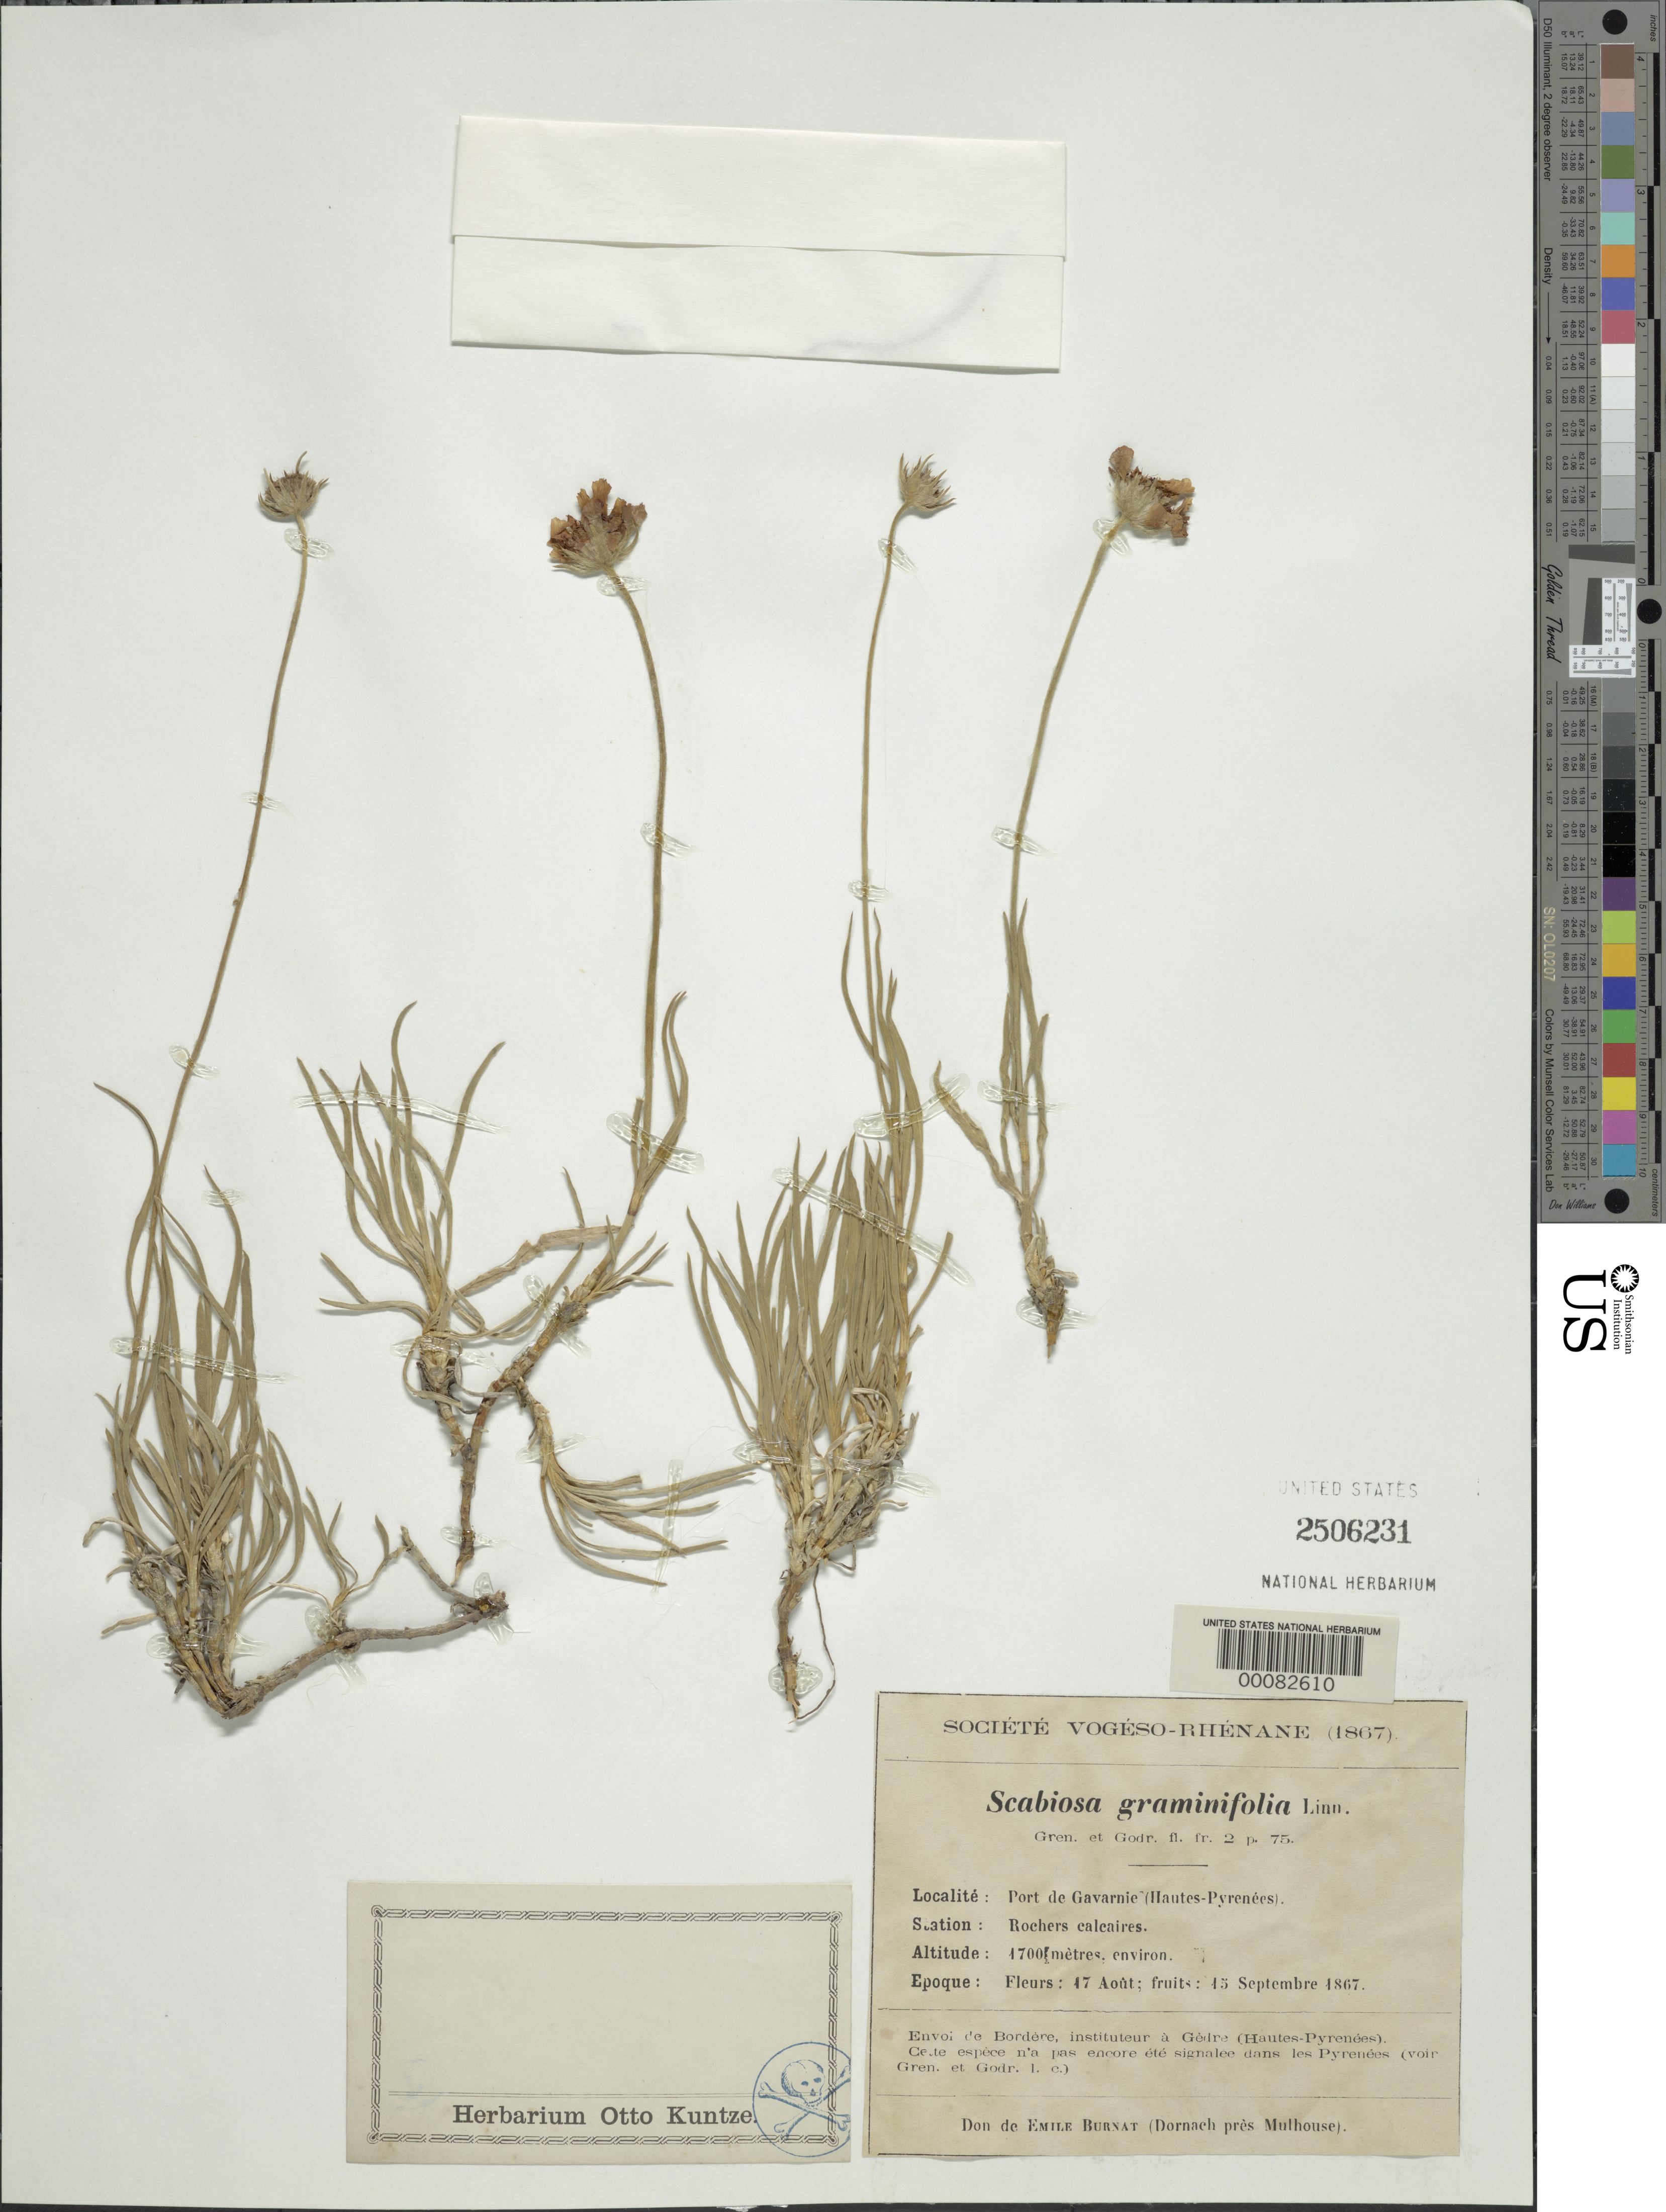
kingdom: Plantae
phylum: Tracheophyta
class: Magnoliopsida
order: Dipsacales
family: Caprifoliaceae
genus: Scabiosa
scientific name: Scabiosa graminifolia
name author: L.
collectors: E. Burnat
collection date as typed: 17 Aug 1867 to 15 Sep 1867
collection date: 1867-08-17/1867-09-15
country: France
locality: Port de Gravrnie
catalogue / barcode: US 2506231